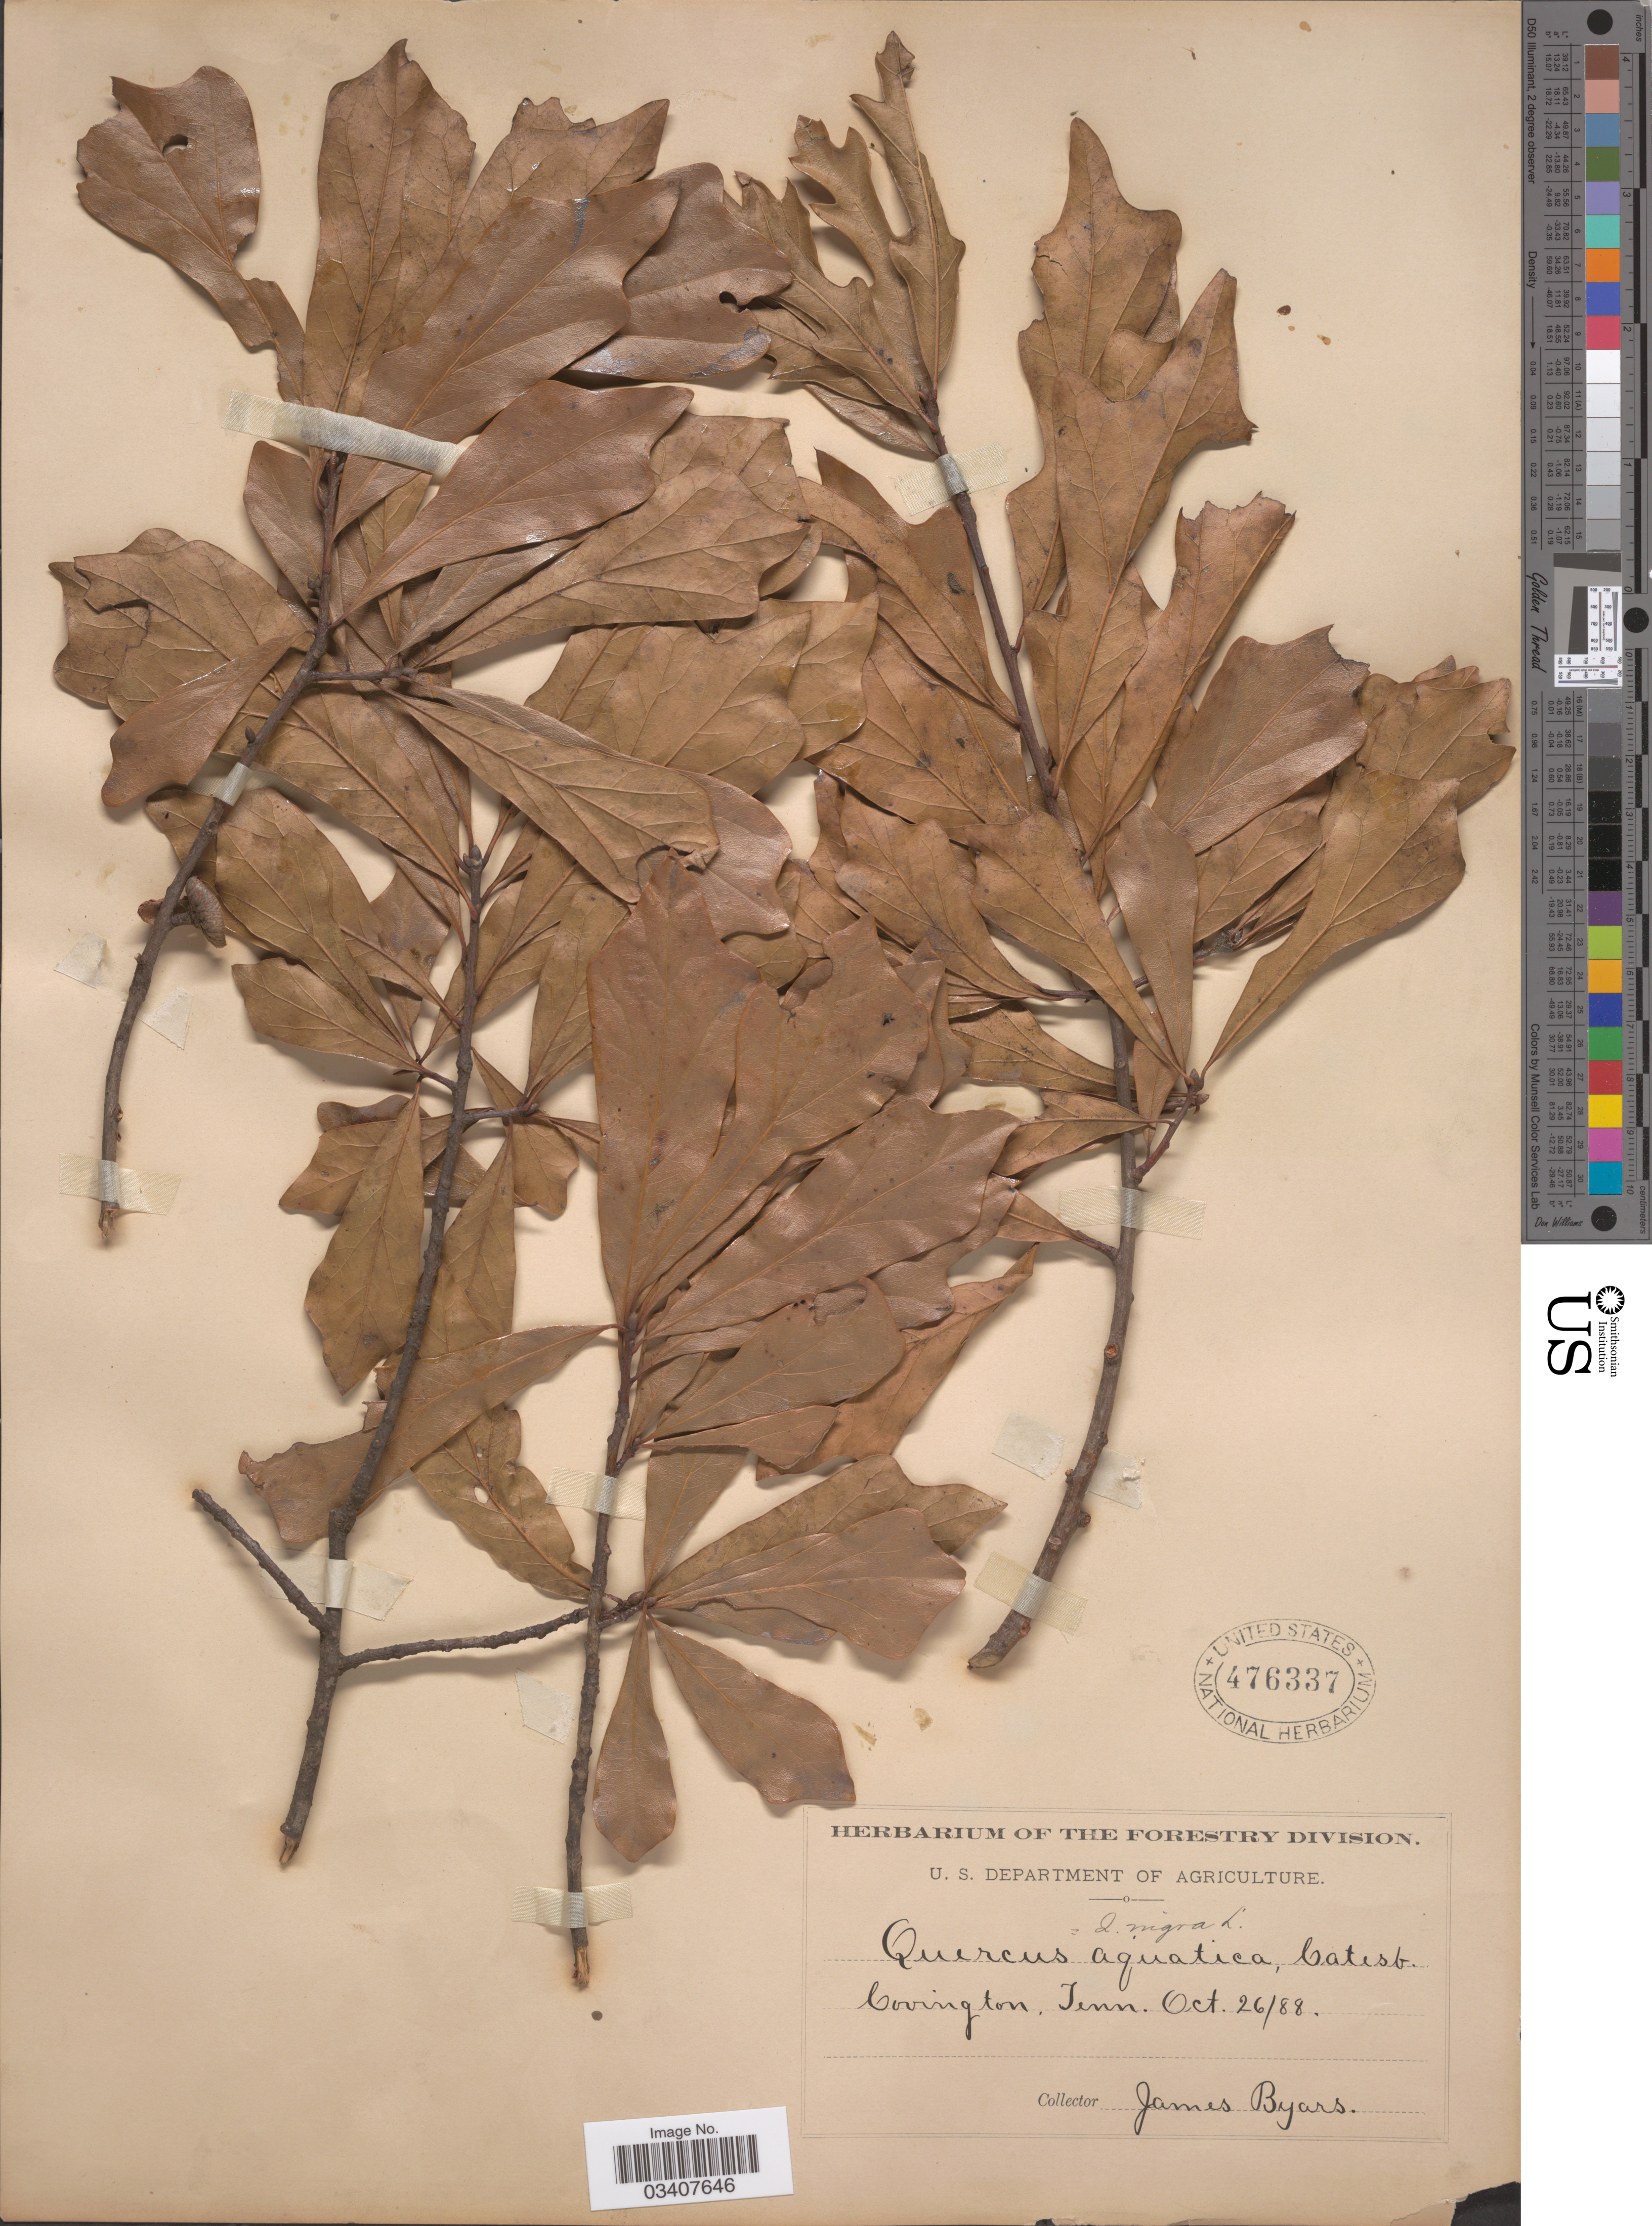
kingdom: Plantae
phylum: Tracheophyta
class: Magnoliopsida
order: Fagales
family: Fagaceae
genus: Quercus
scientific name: Quercus nigra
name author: L.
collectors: J. Byars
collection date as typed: Transcribed d/m/y: 26/10/88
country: United States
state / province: Tennessee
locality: Covington.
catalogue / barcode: US 476337